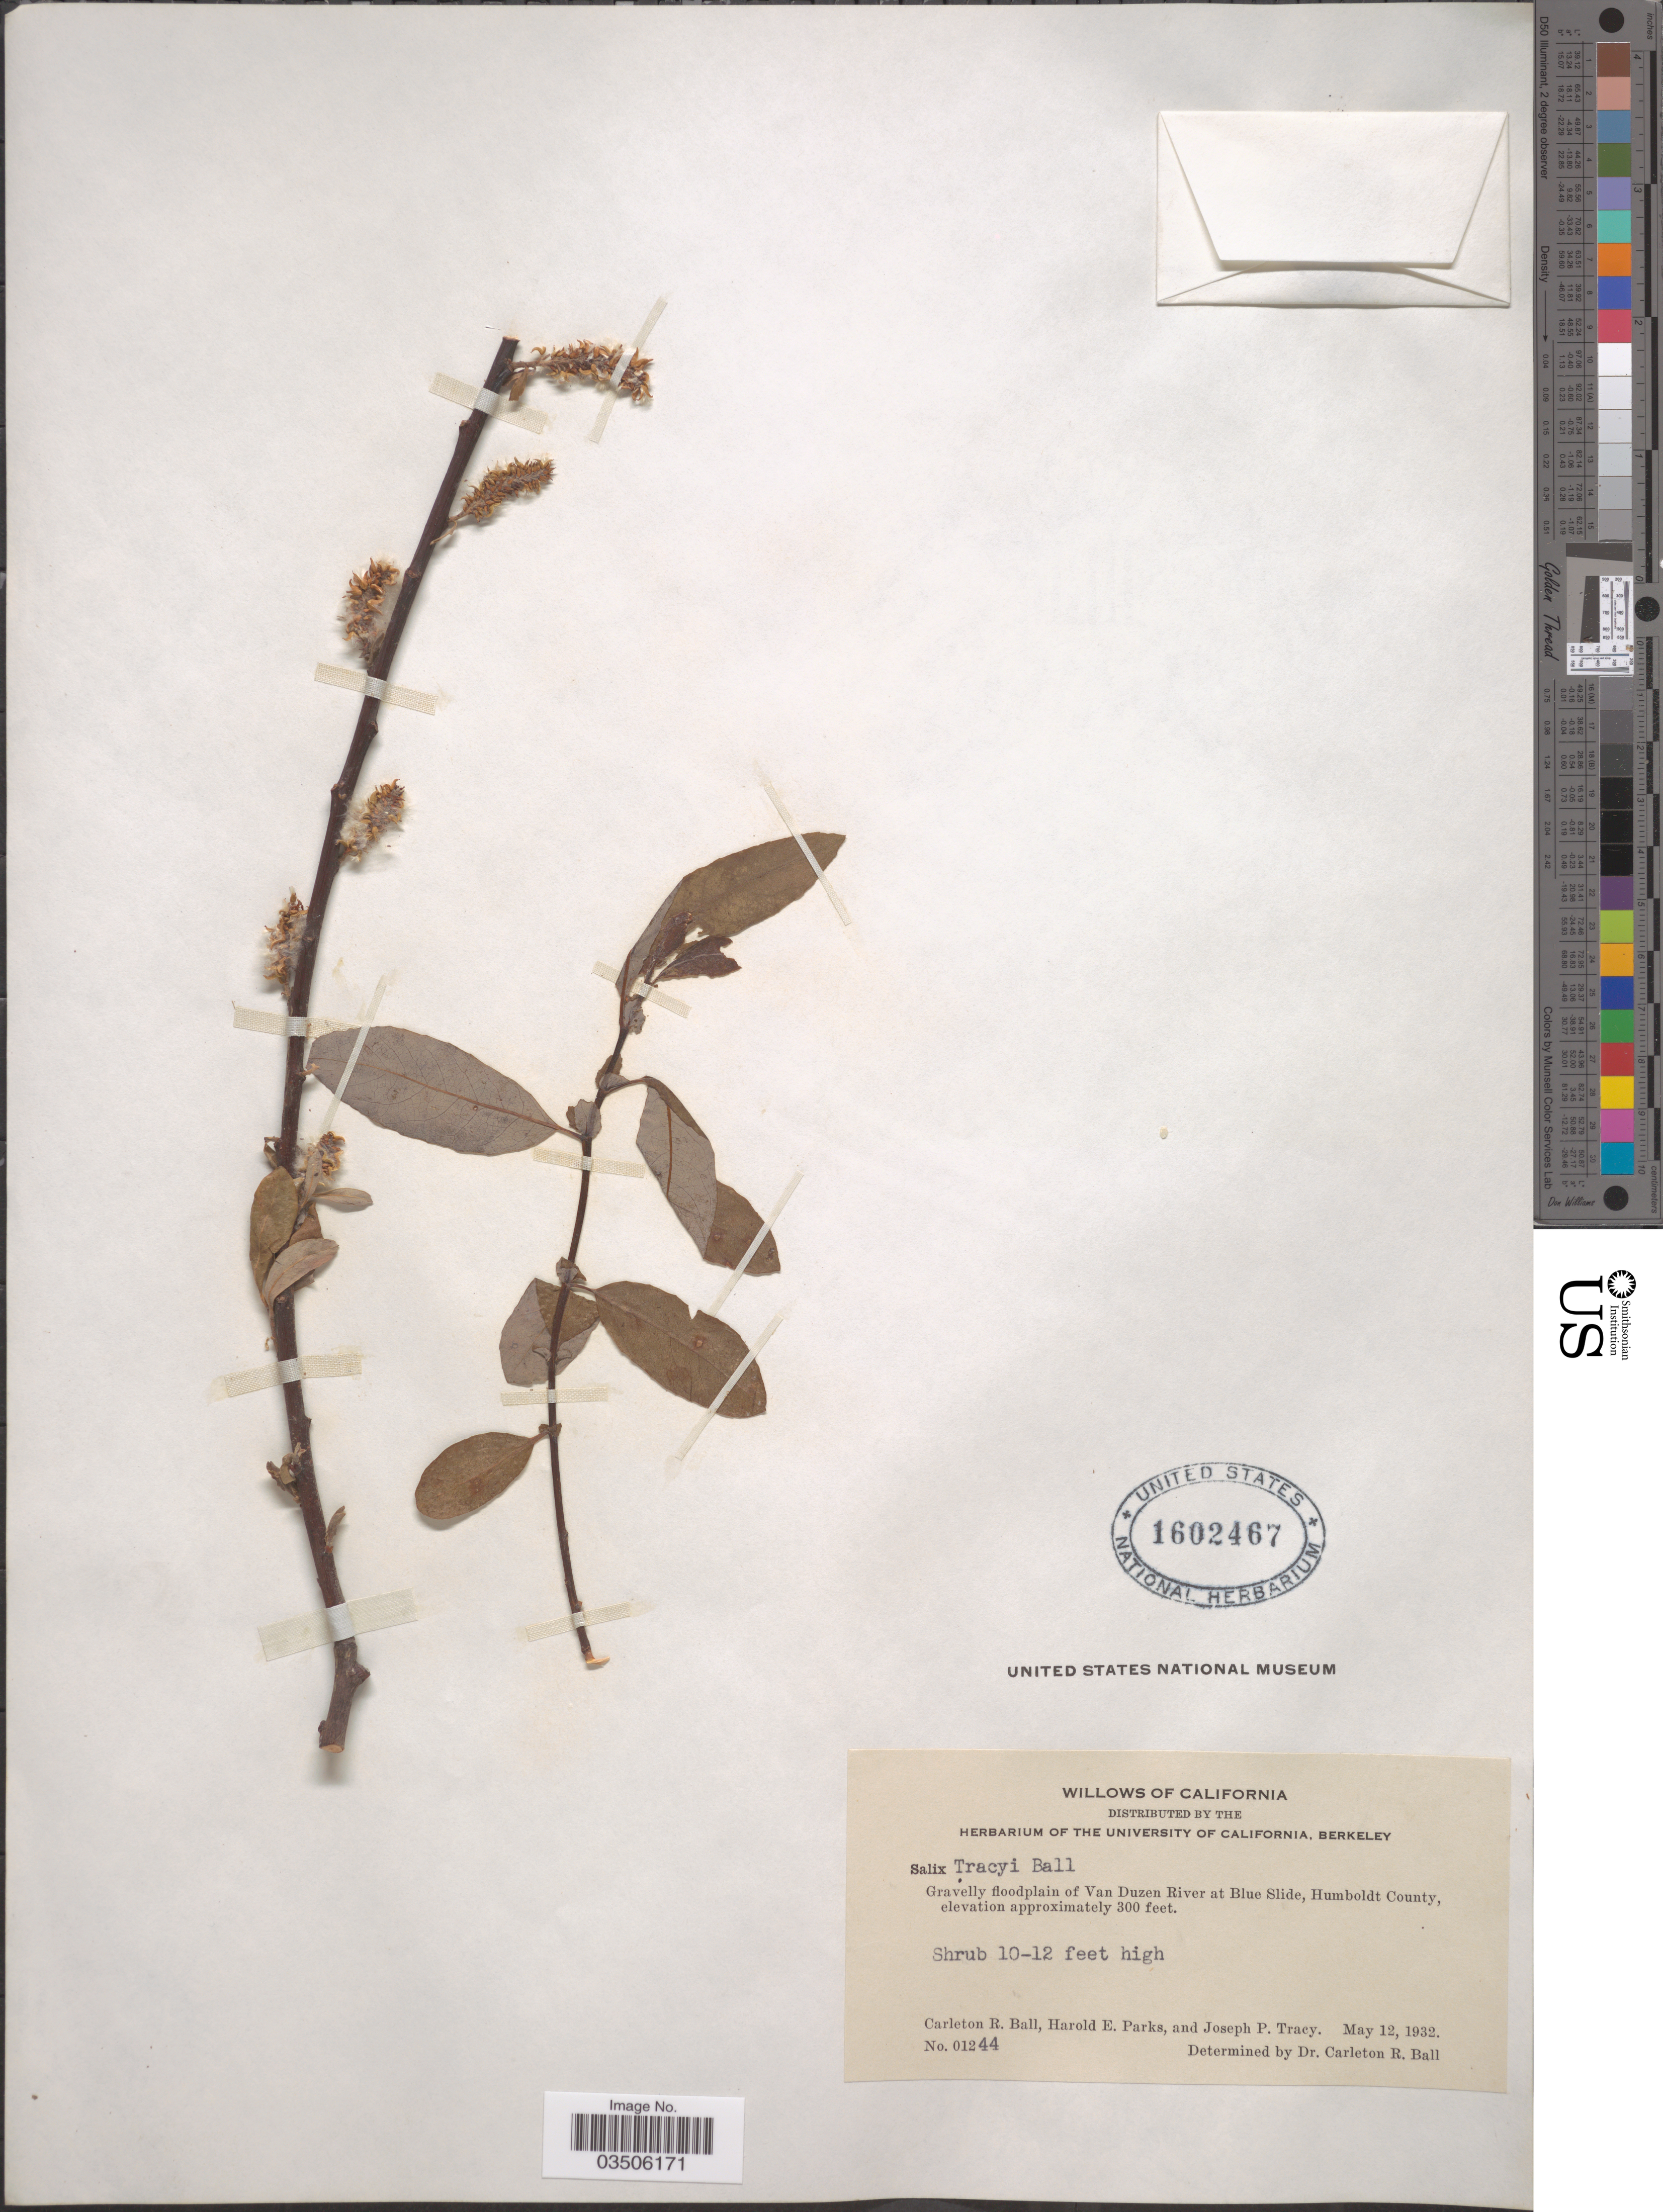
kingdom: Plantae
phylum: Tracheophyta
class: Magnoliopsida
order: Malpighiales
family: Salicaceae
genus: Salix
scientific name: Salix tracyi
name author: C.R. Ball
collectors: R. H. Ball, H. E. Parks & J. Tracy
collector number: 01244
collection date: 1932-05-12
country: United States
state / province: California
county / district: Humboldt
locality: Floodplain of Van Duzen River at Blue Slide, Humboldt County.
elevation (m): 91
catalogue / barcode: US 1602467